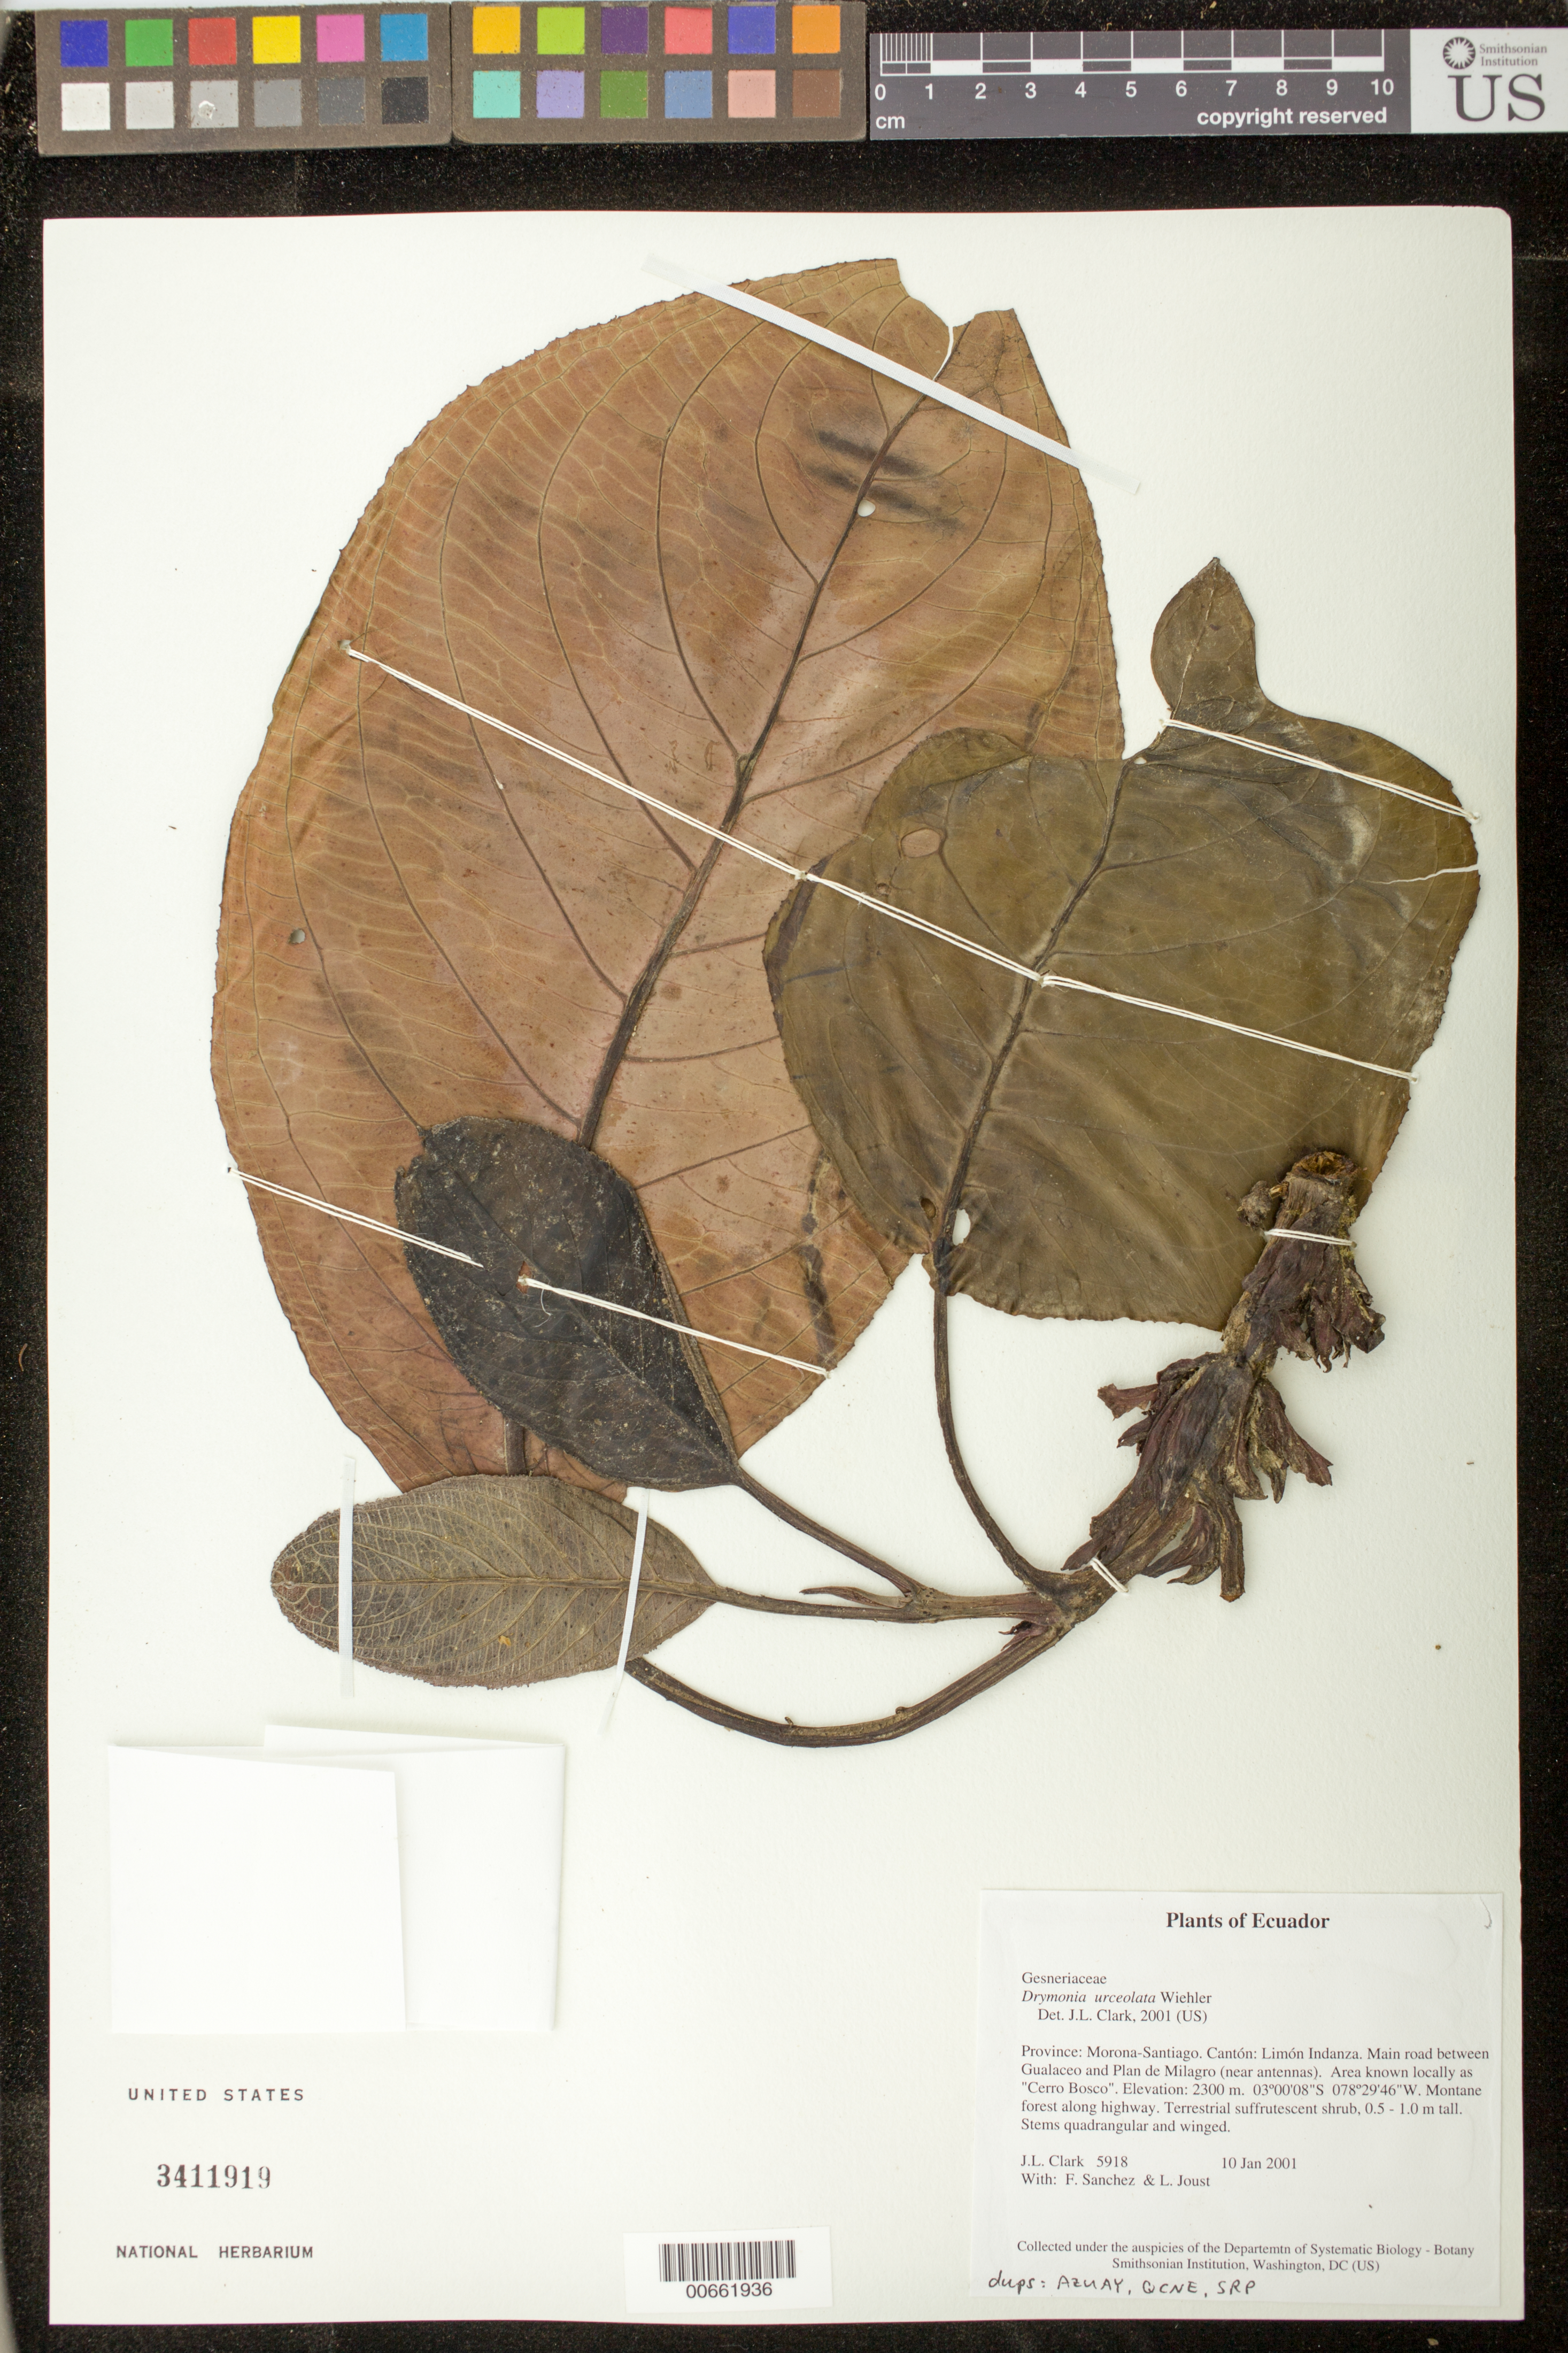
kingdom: Plantae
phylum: Tracheophyta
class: Magnoliopsida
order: Lamiales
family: Gesneriaceae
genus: Drymonia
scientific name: Drymonia urceolata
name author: Wiehler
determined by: Clark, J. L., (SEL), The Marie Selby Botanical Garden (UNITED STATES)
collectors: J. L. Clark, F. Sanchez & L. Jost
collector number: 5918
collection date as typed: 10 Jan 2001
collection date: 2001-01-10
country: Ecuador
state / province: Morona-Santiago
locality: Cantón: Limón Indanza. Main road between Gualaceo and Plan de Milagro (near antennas). Area known locally as "Cerro Bosco"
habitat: Montane forest along highway.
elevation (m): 2300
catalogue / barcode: US 3411919